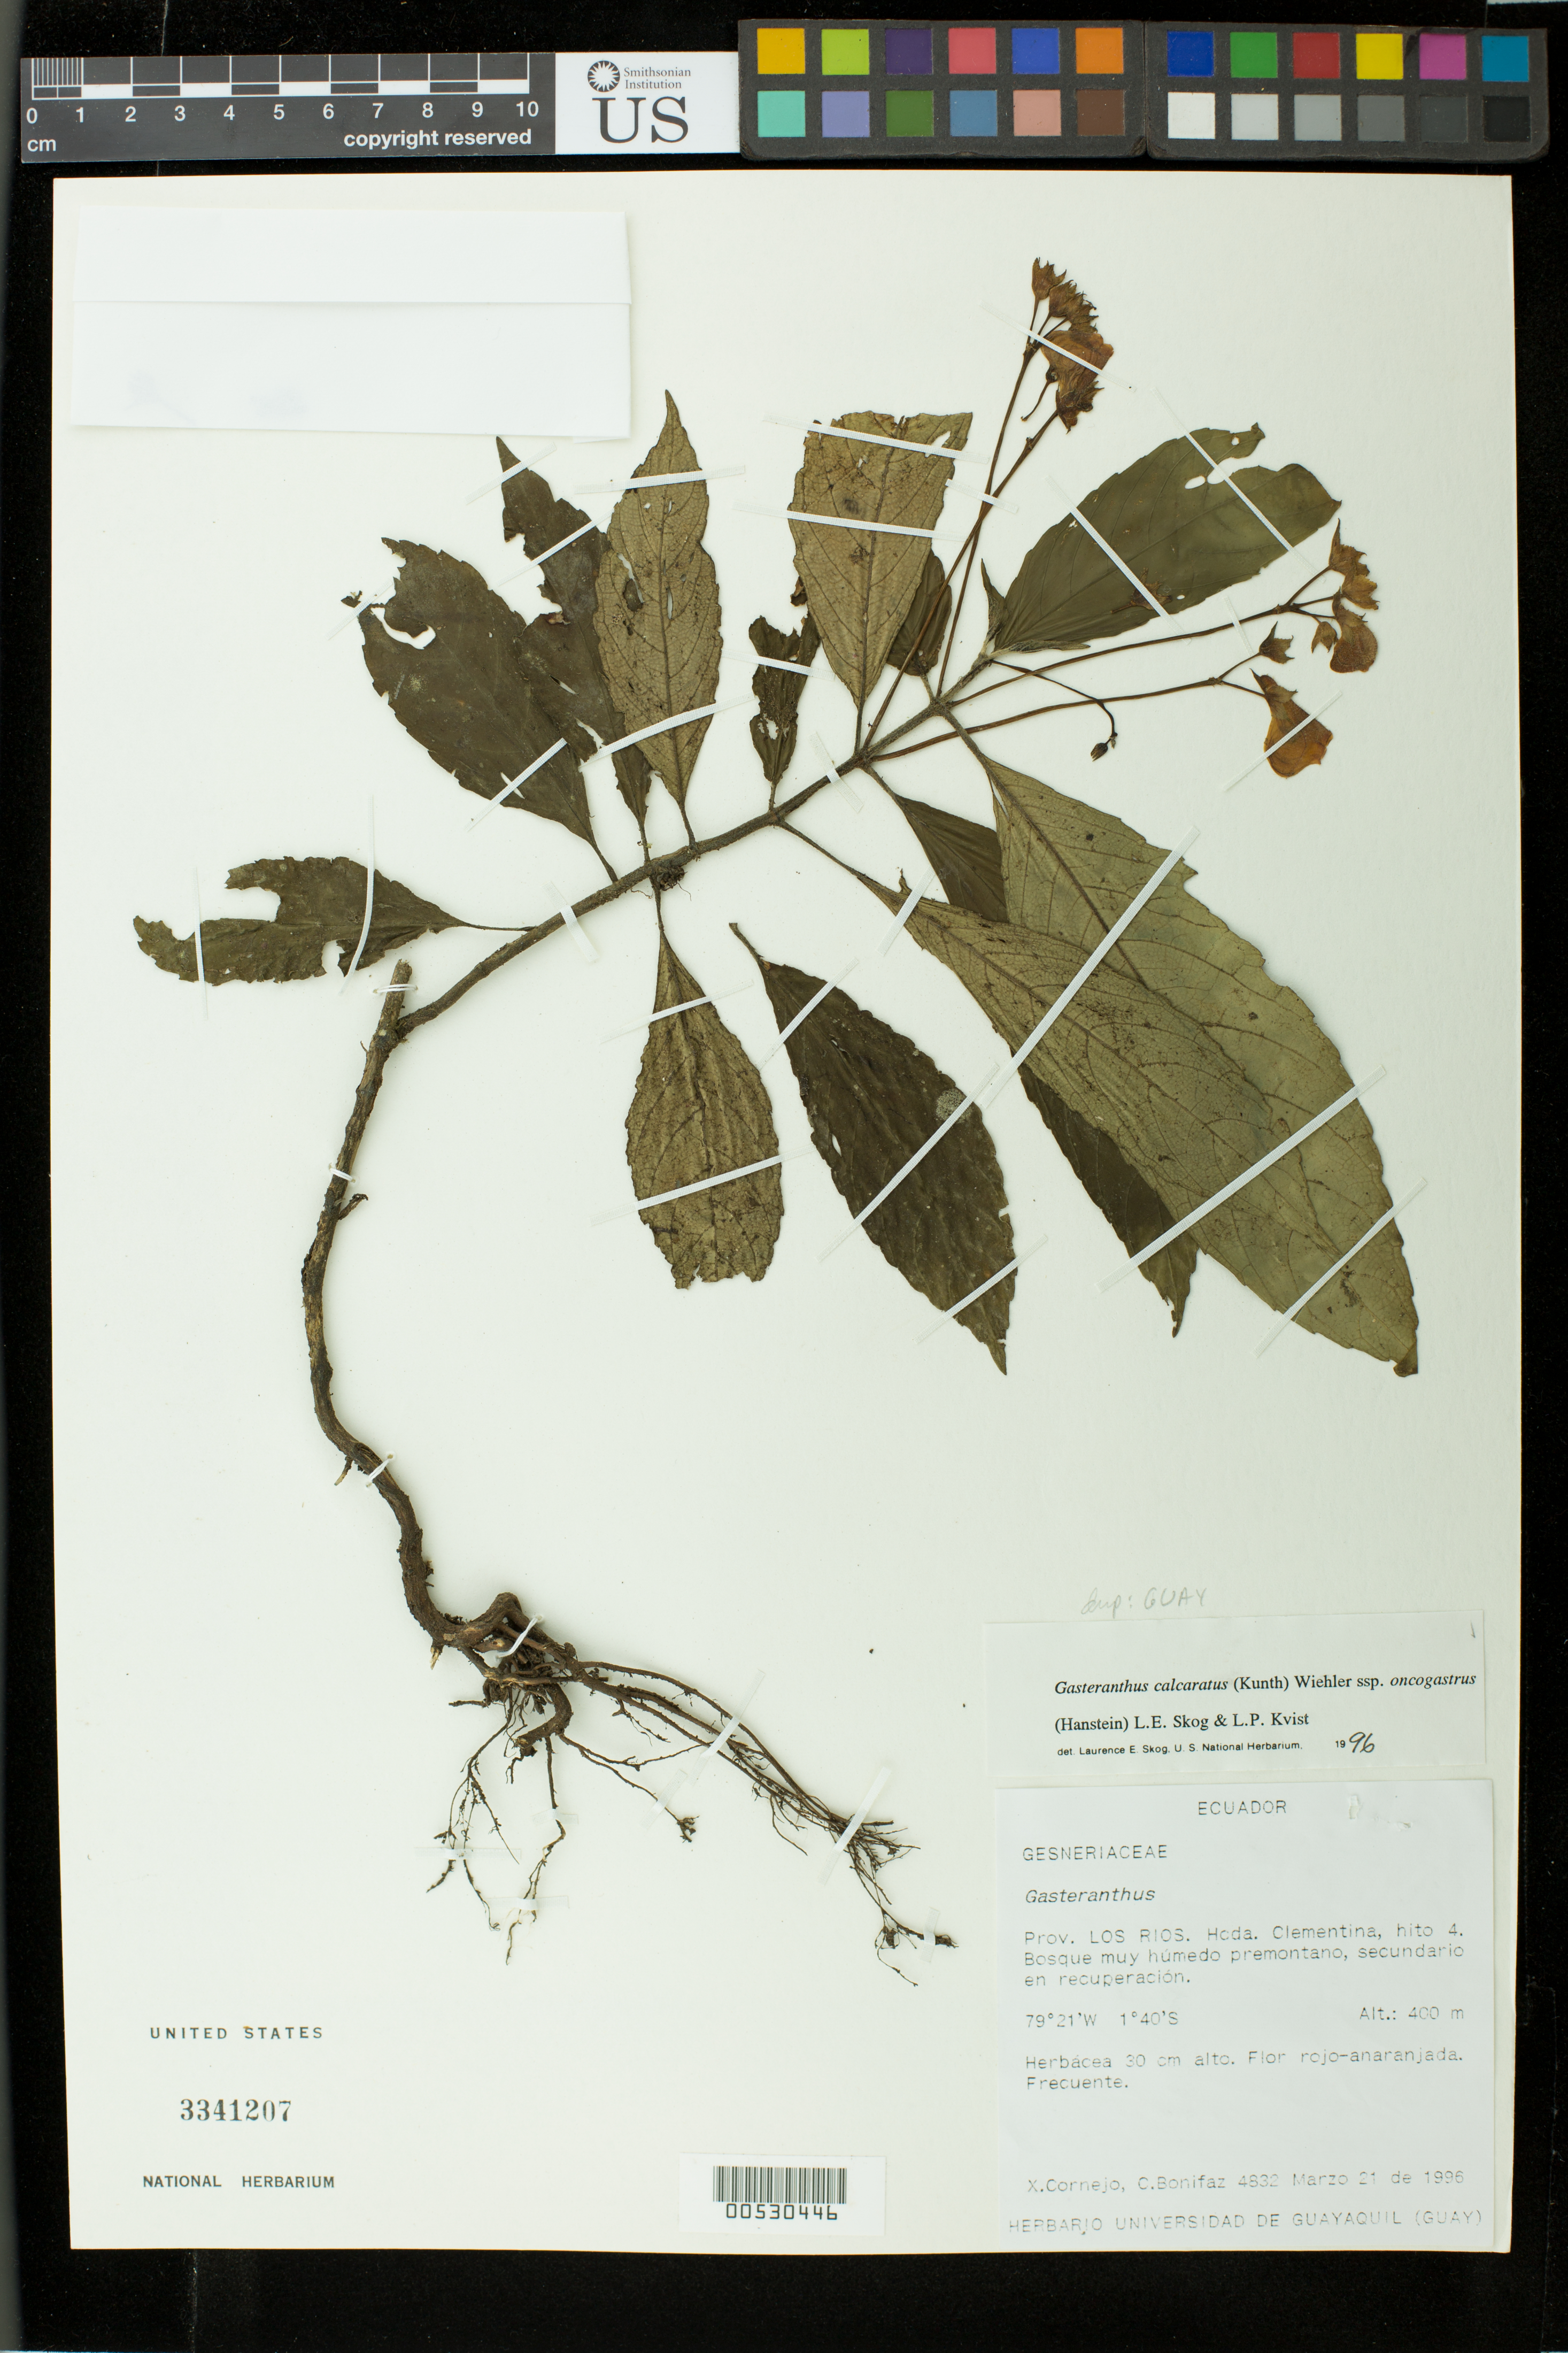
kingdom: Plantae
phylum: Tracheophyta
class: Magnoliopsida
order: Lamiales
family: Gesneriaceae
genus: Sinningia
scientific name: Sinningia incarnata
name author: (Aubl.) D.L. Denham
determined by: Skog, Laurence E.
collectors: X. F. Cornejo & C. Bonifaz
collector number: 4832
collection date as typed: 21 Mar 1996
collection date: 1996-03-21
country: Ecuador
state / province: Los Ríos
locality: Hcda. Clementina, hito 4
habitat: Bosque muy húmedo premontano, secundario en recuperación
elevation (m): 400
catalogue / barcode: US 3341207